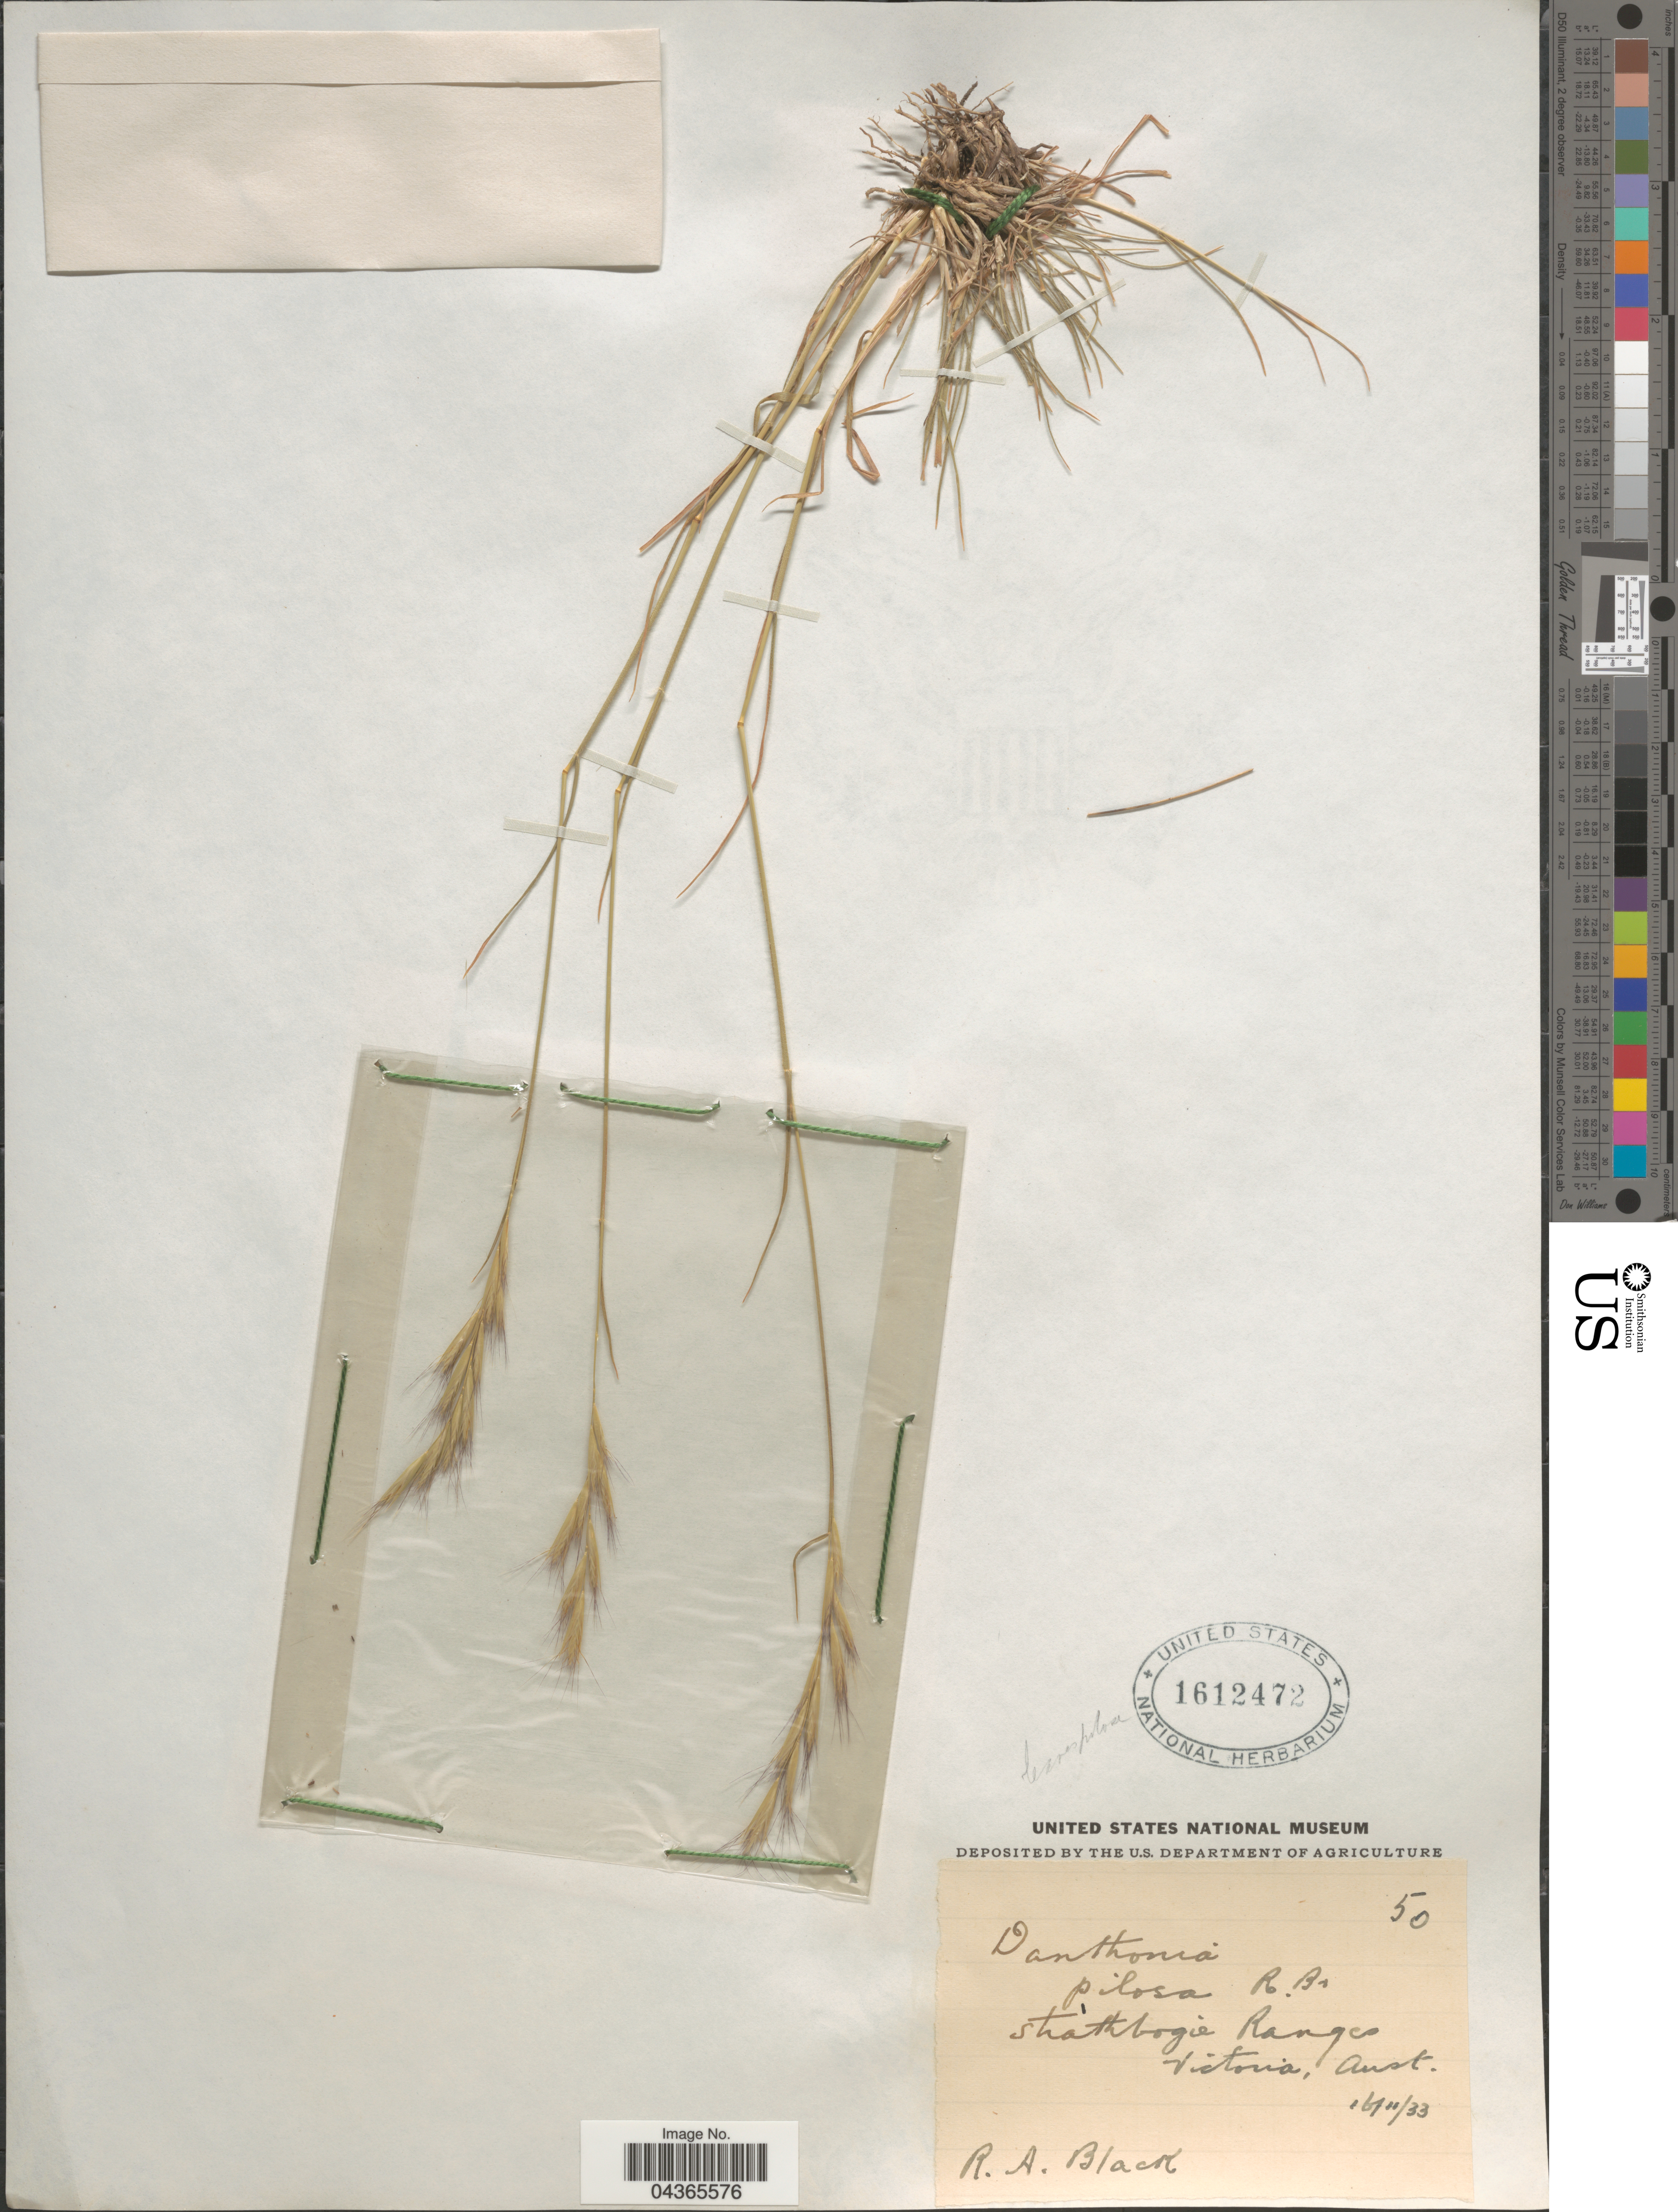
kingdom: Plantae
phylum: Tracheophyta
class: Liliopsida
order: Poales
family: Poaceae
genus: Rytidosperma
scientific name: Rytidosperma pilosum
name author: (R. Br.) Connor & Edgar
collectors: R. A. Black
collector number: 50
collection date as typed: Transcribed d/m/y: 16/11/33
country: Australia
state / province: Victoria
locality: Strathbogie Ranges. Victoria.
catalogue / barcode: US 1612472